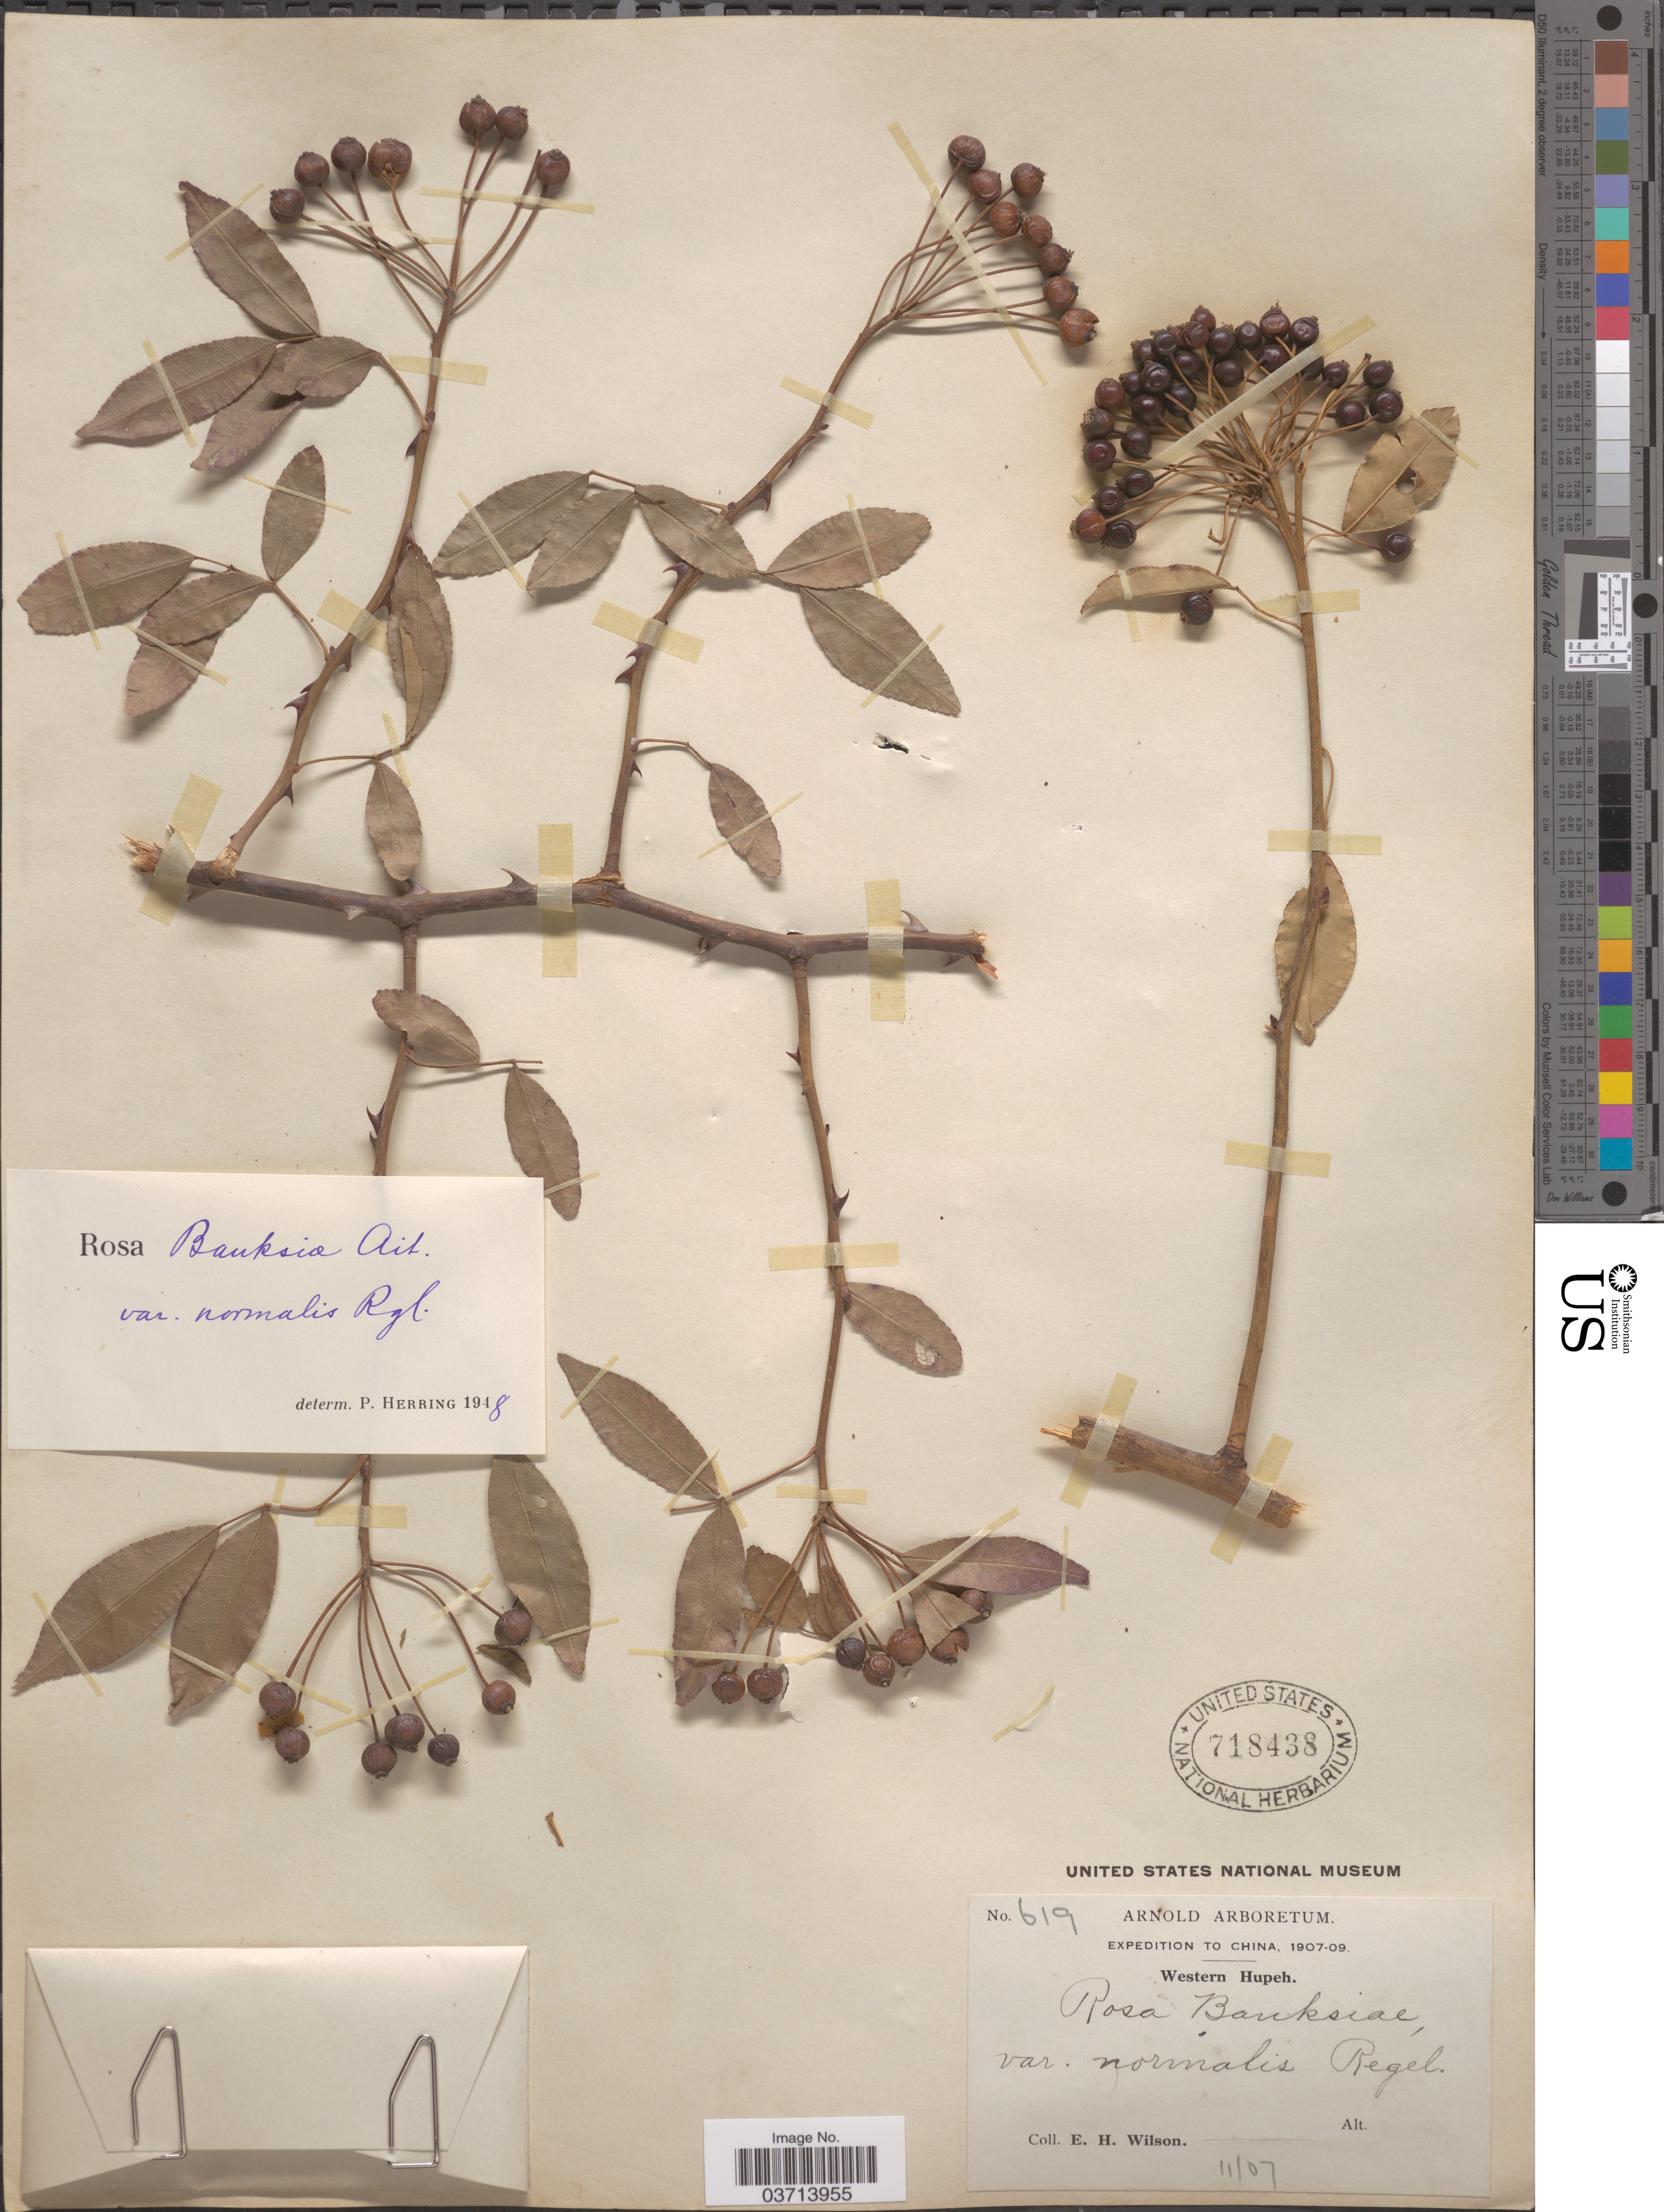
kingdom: Plantae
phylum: Tracheophyta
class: Magnoliopsida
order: Rosales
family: Rosaceae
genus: Rosa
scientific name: Rosa banksiae var. normalis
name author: Regel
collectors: E. Wilson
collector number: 619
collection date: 1907-11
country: China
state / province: Hubei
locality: Western Hupeh.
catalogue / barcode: US 718438